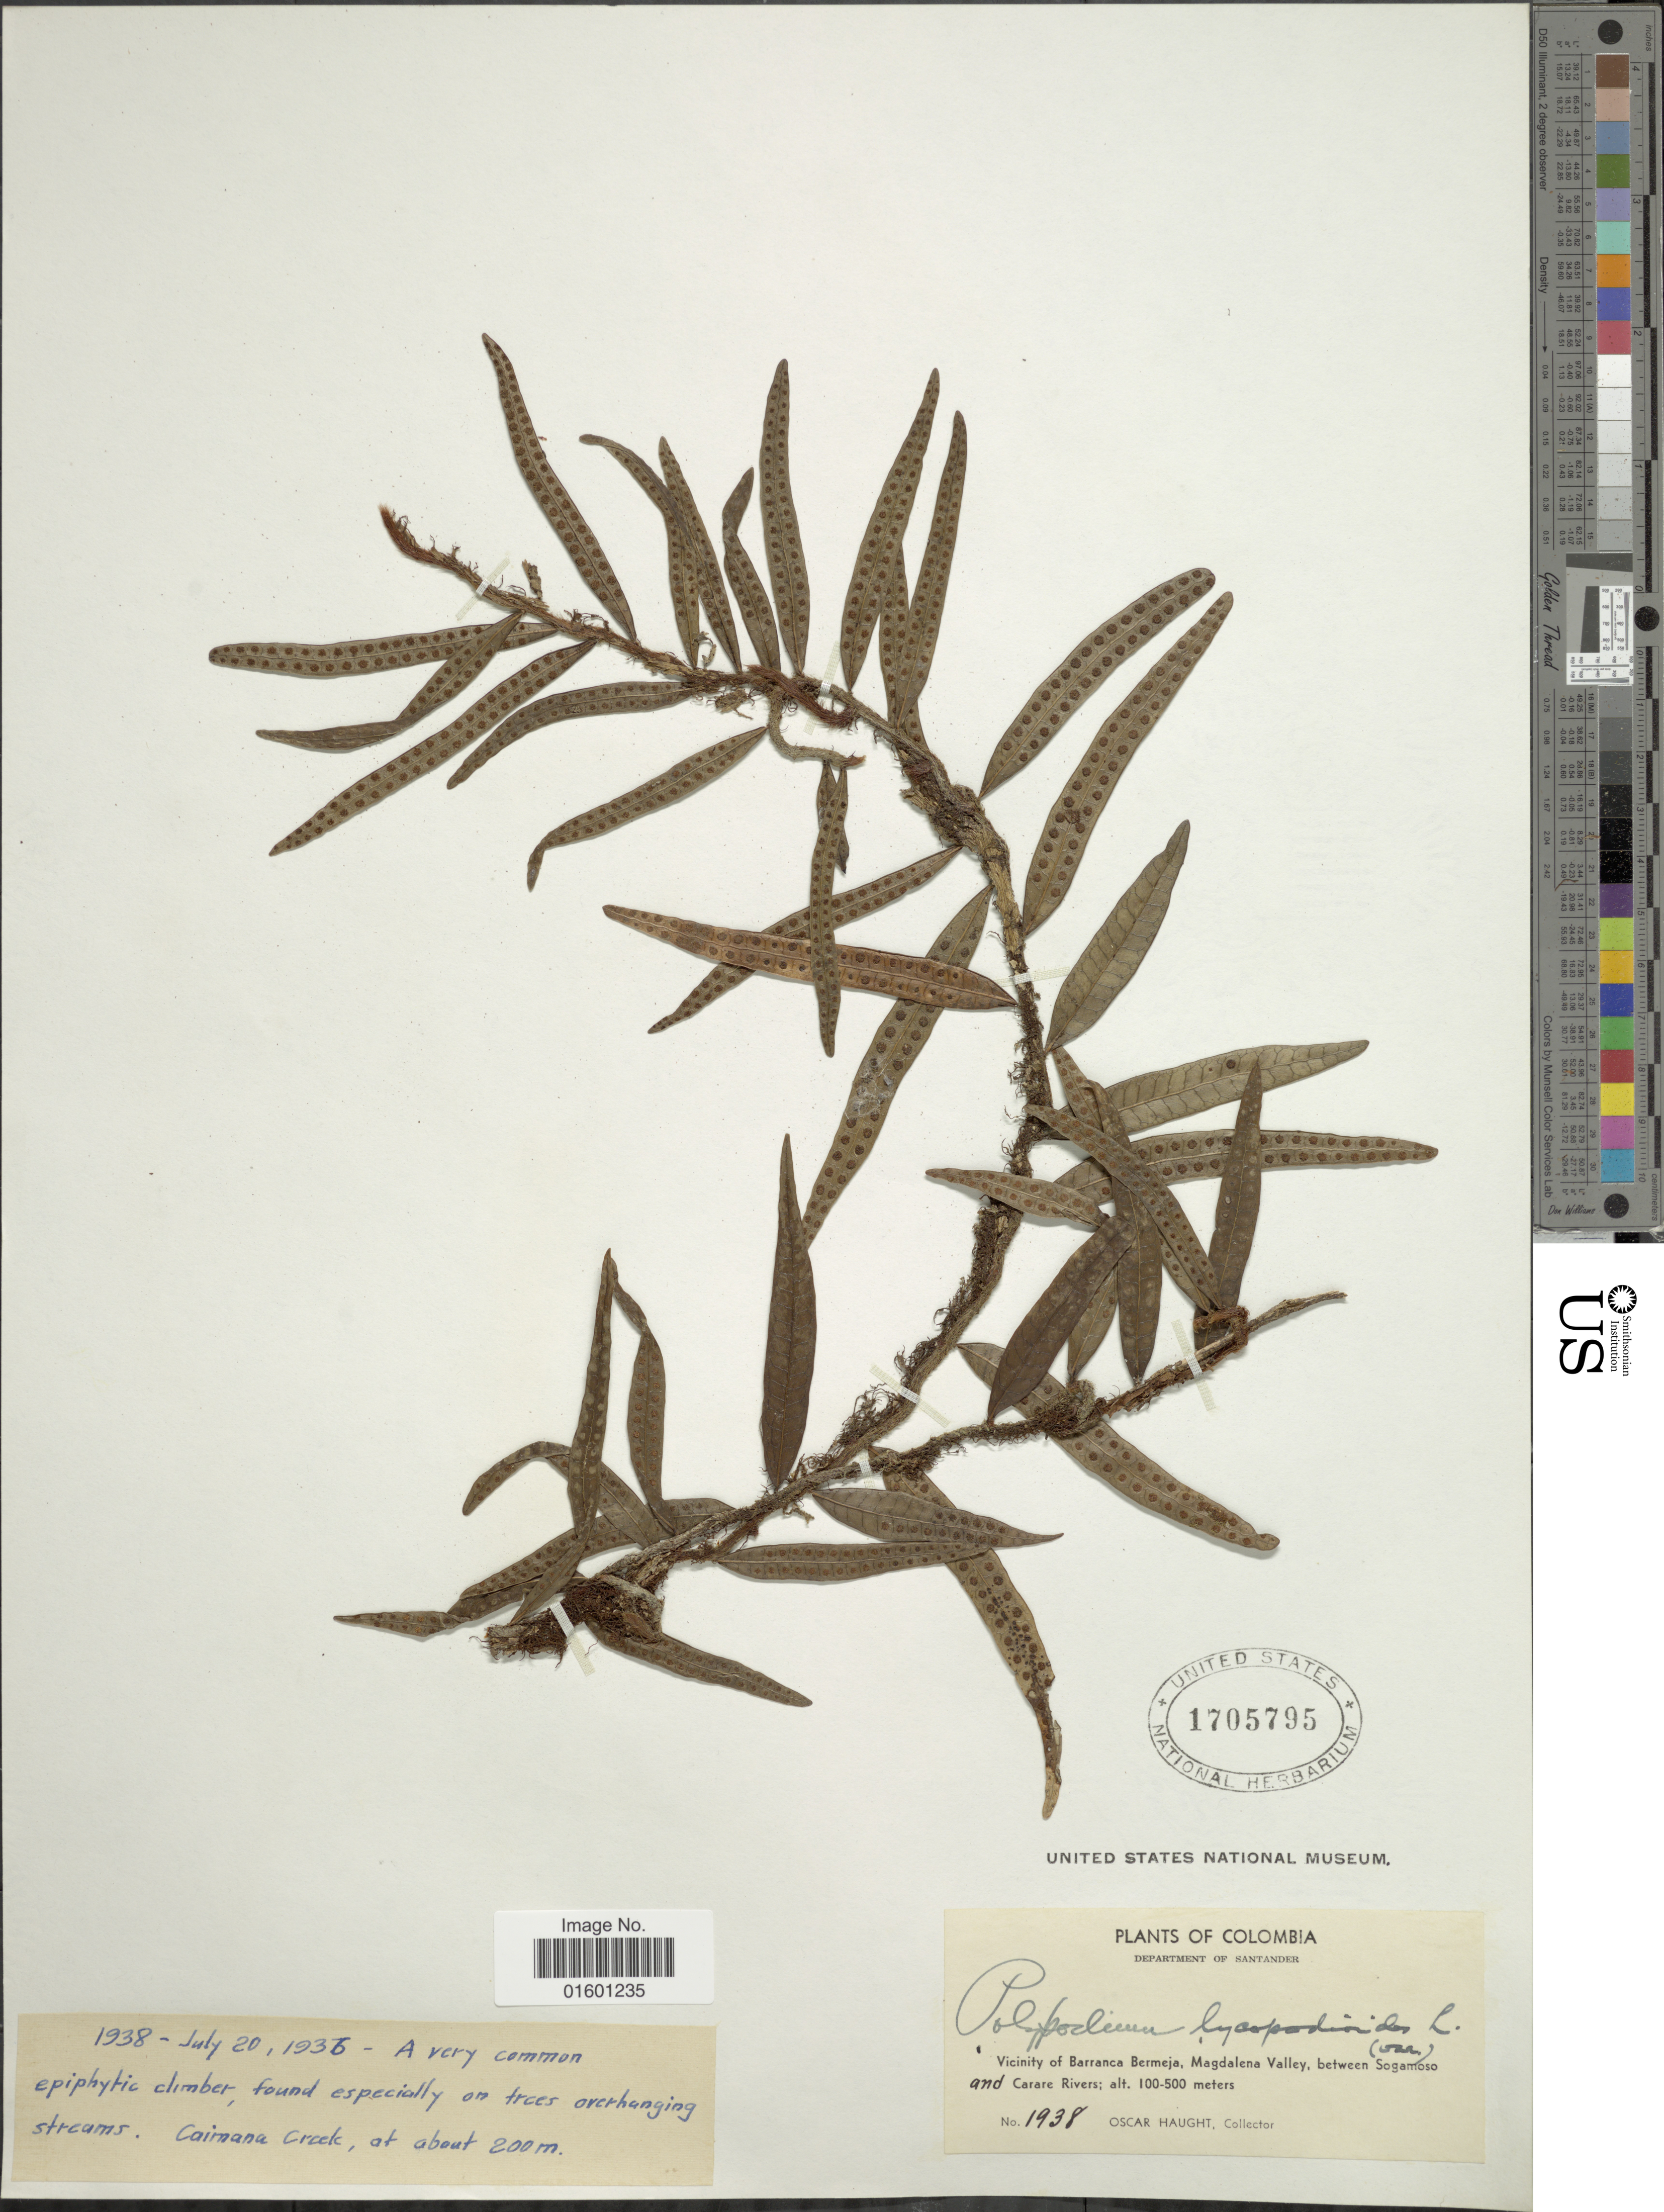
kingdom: Plantae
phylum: Tracheophyta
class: Polypodiopsida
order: Polypodiales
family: Polypodiaceae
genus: Microgramma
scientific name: Microgramma lycopodioides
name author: (L.) Copel.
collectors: O. L. Haught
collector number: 1938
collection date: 1936-07-20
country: Colombia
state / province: Santander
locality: Vicinity of Barranca Bermeja, Magdalena Valley, between Sogamoso and Carare Rivers. Caimana Creek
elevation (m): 200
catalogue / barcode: US 1705795